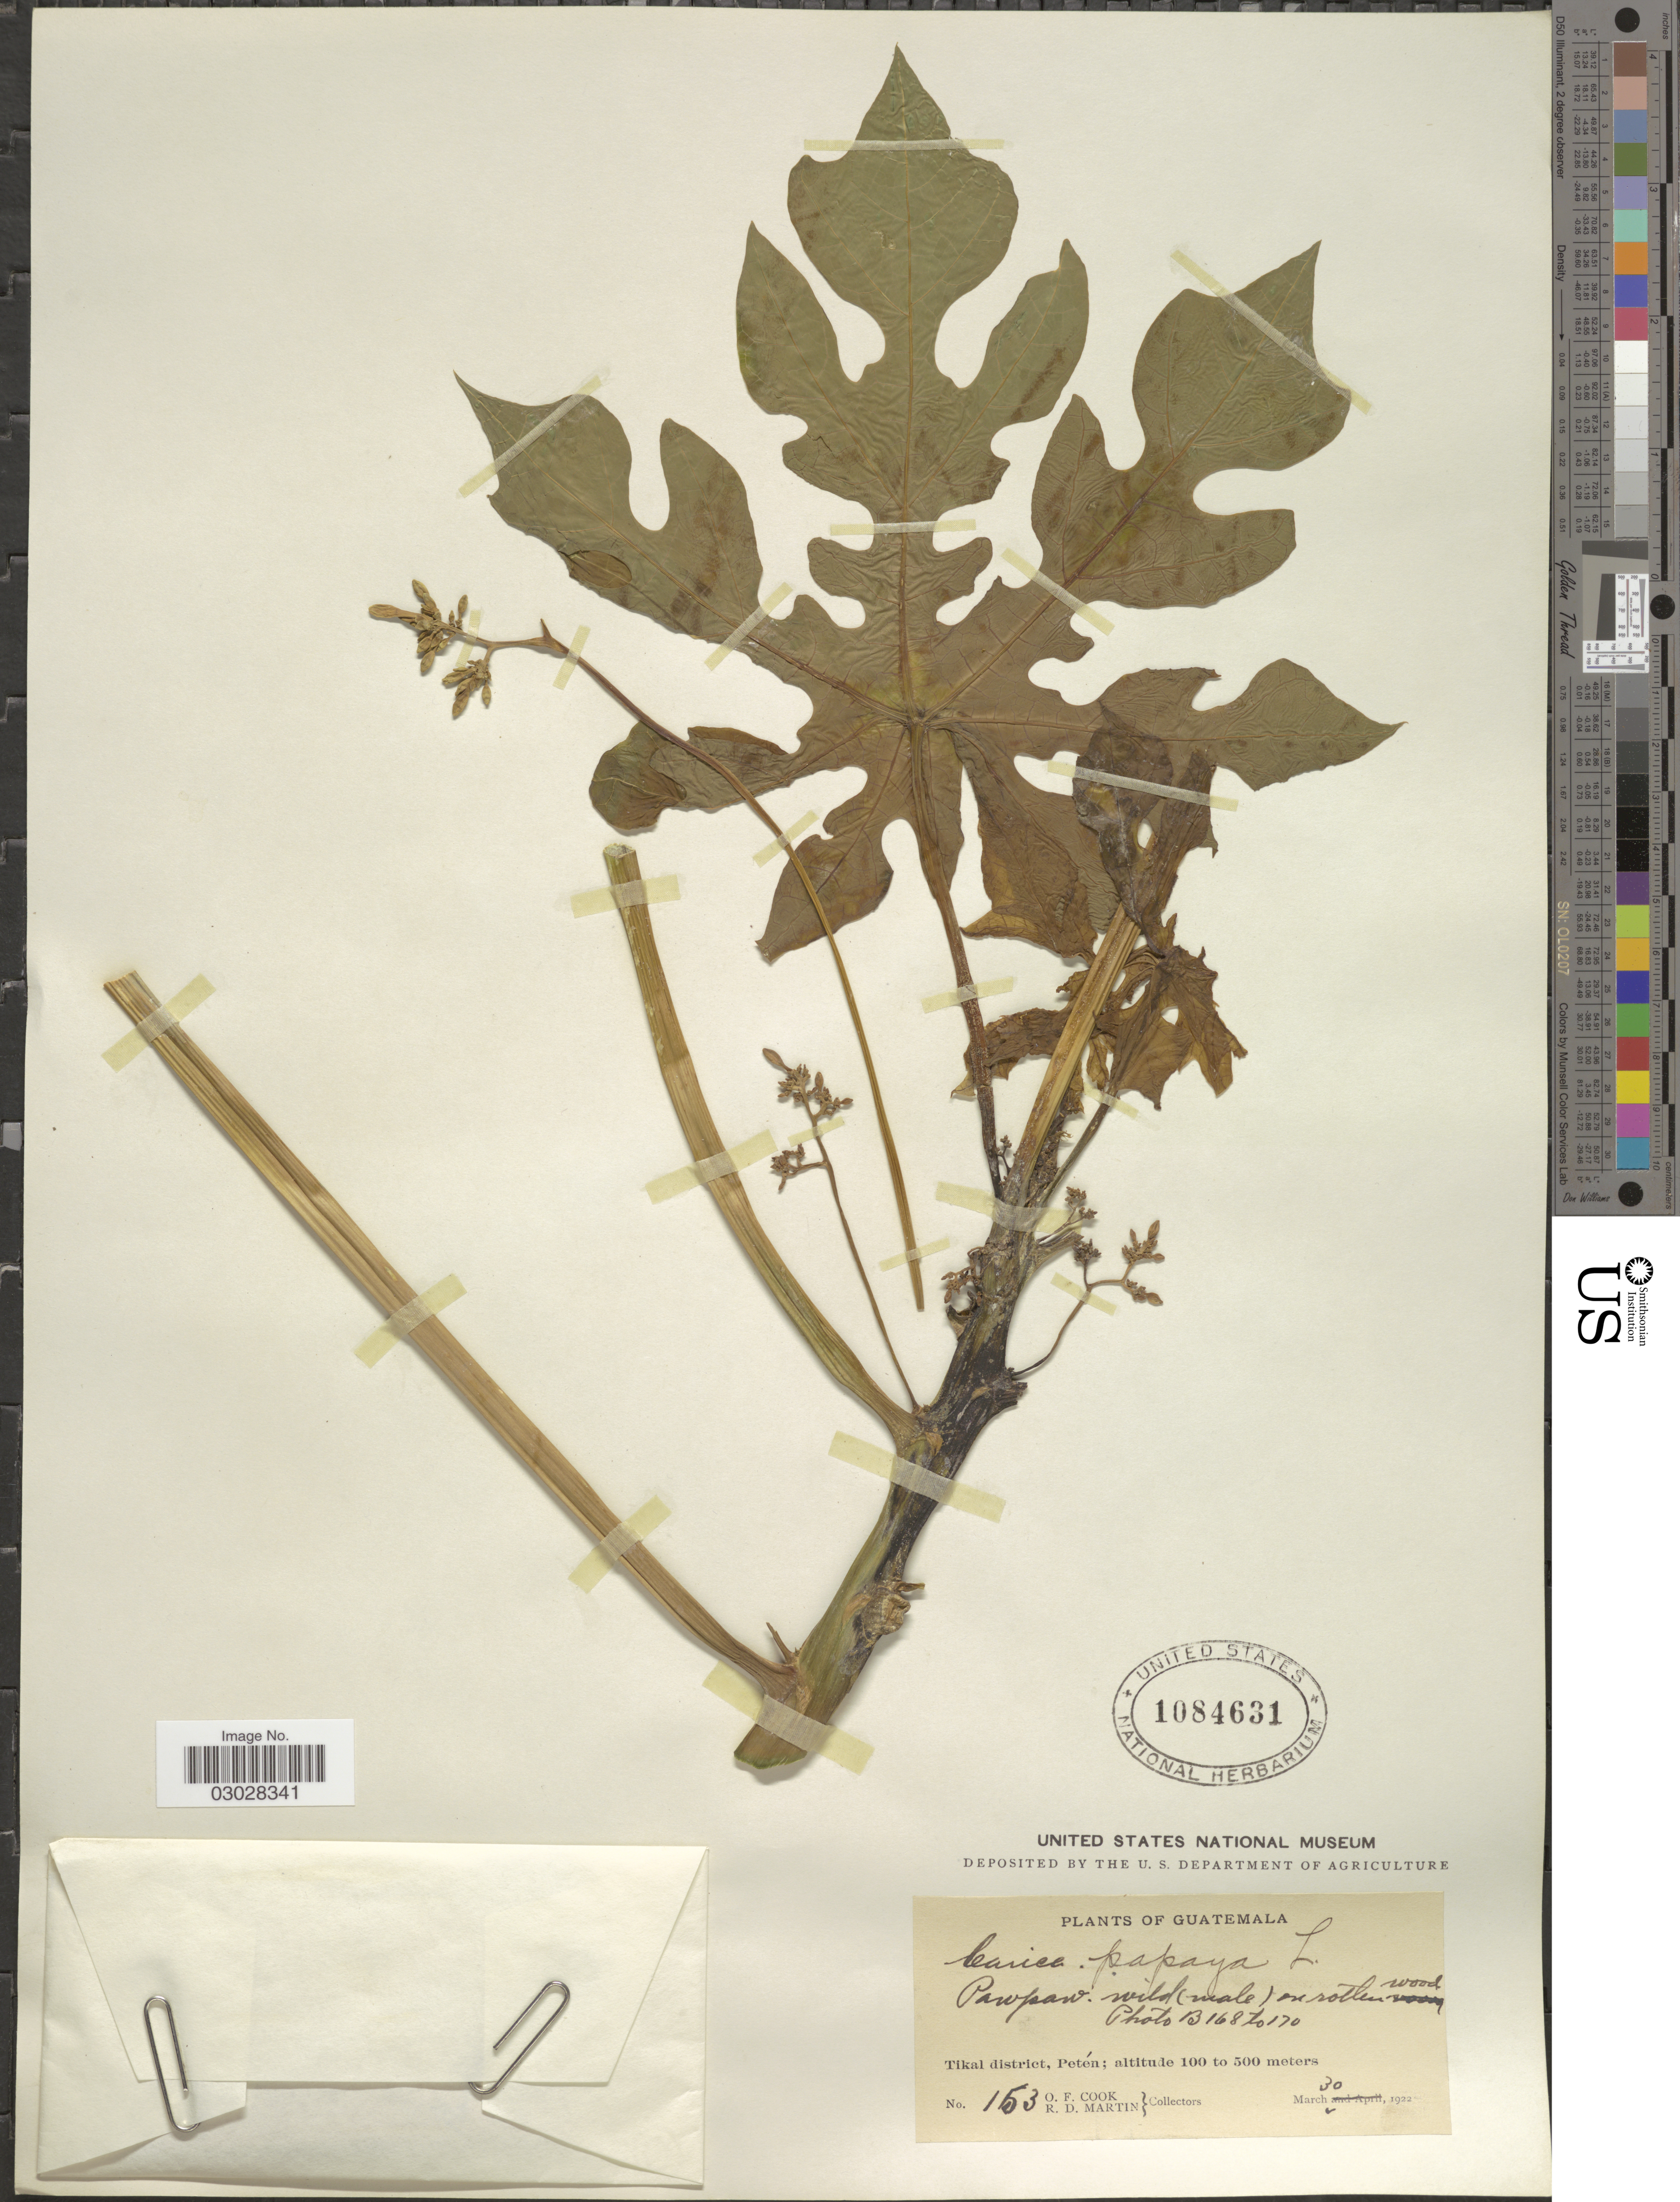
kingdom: Plantae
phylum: Tracheophyta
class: Magnoliopsida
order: Brassicales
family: Caricaceae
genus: Carica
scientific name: Carica papaya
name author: L.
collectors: O. F. Cook & R. D. Martin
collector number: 153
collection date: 1922-03-30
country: Guatemala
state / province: El Petén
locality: Tikal district, Petén.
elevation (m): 100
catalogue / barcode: US 1084631